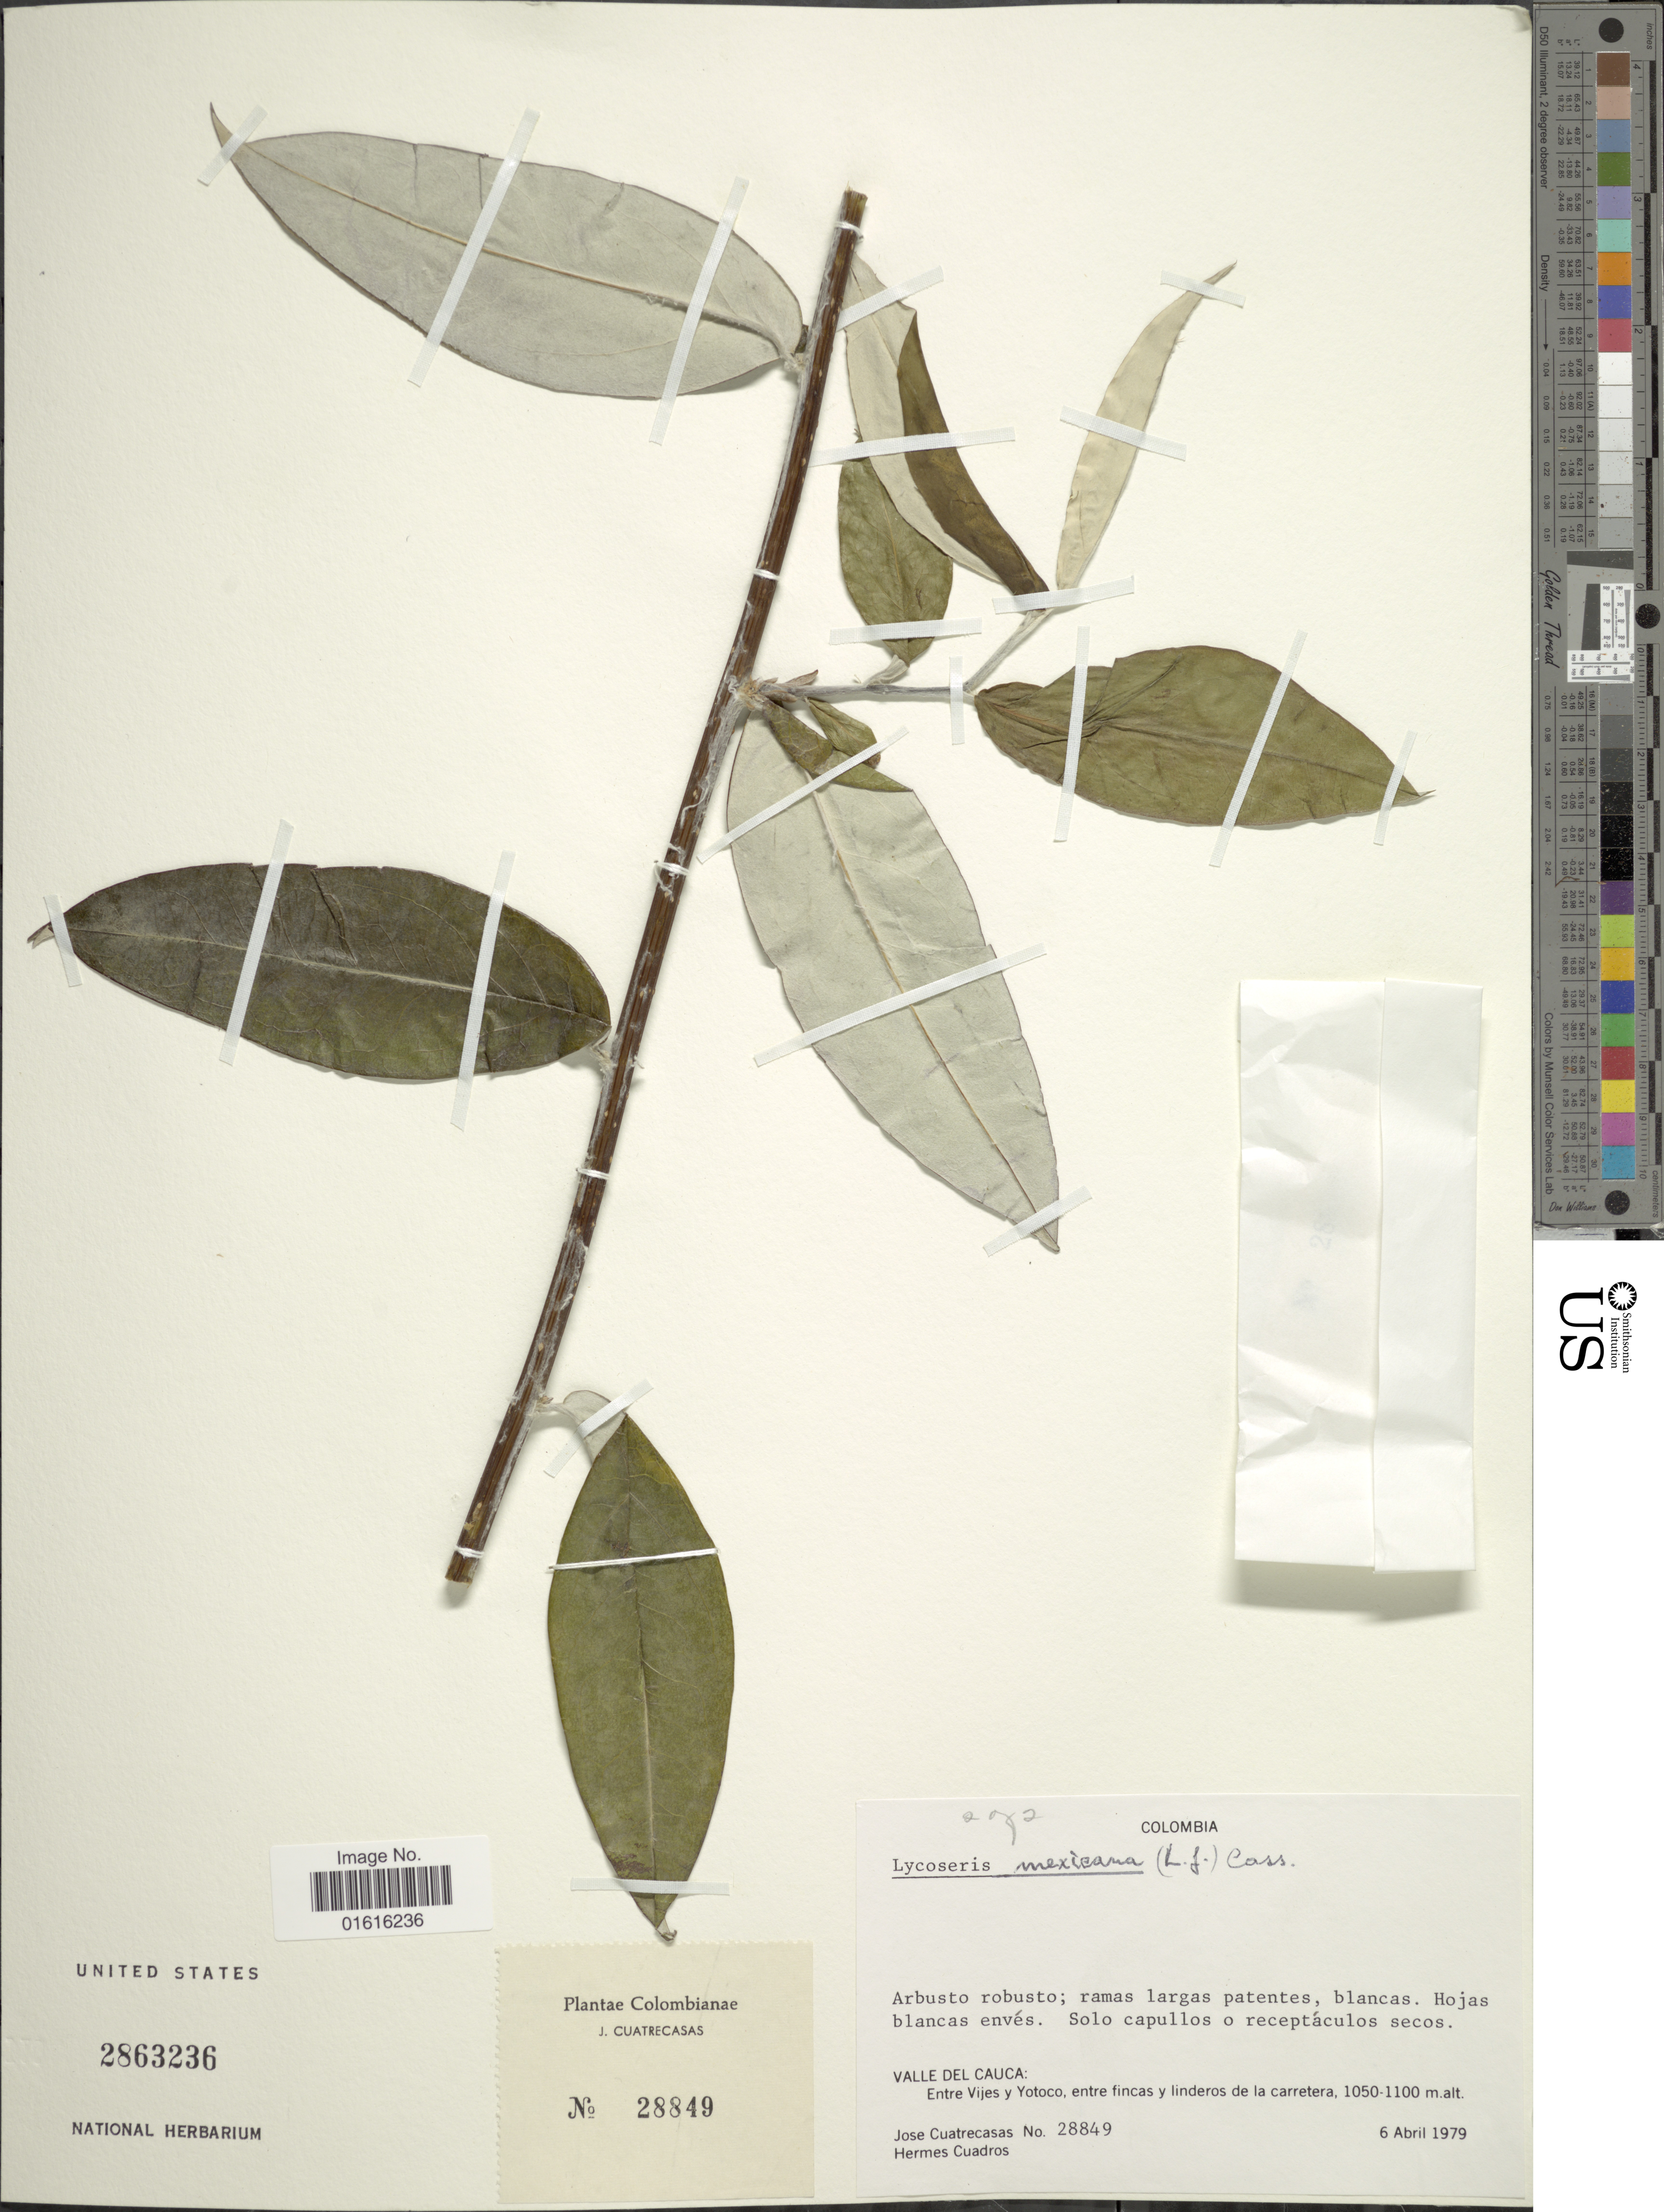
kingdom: Plantae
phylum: Tracheophyta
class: Magnoliopsida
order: Asterales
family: Asteraceae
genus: Lycoseris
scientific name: Lycoseris mexicana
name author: (L. f.) Cass.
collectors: J. Cuatrecasas & H. Cuadros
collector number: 28849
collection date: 1979-04-06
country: Colombia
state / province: Valle del Cauca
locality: Valle del Cauca: Entre Viejes y Yotoco, entre fincas y linderos de la carretera.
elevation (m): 1050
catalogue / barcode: US 2863236